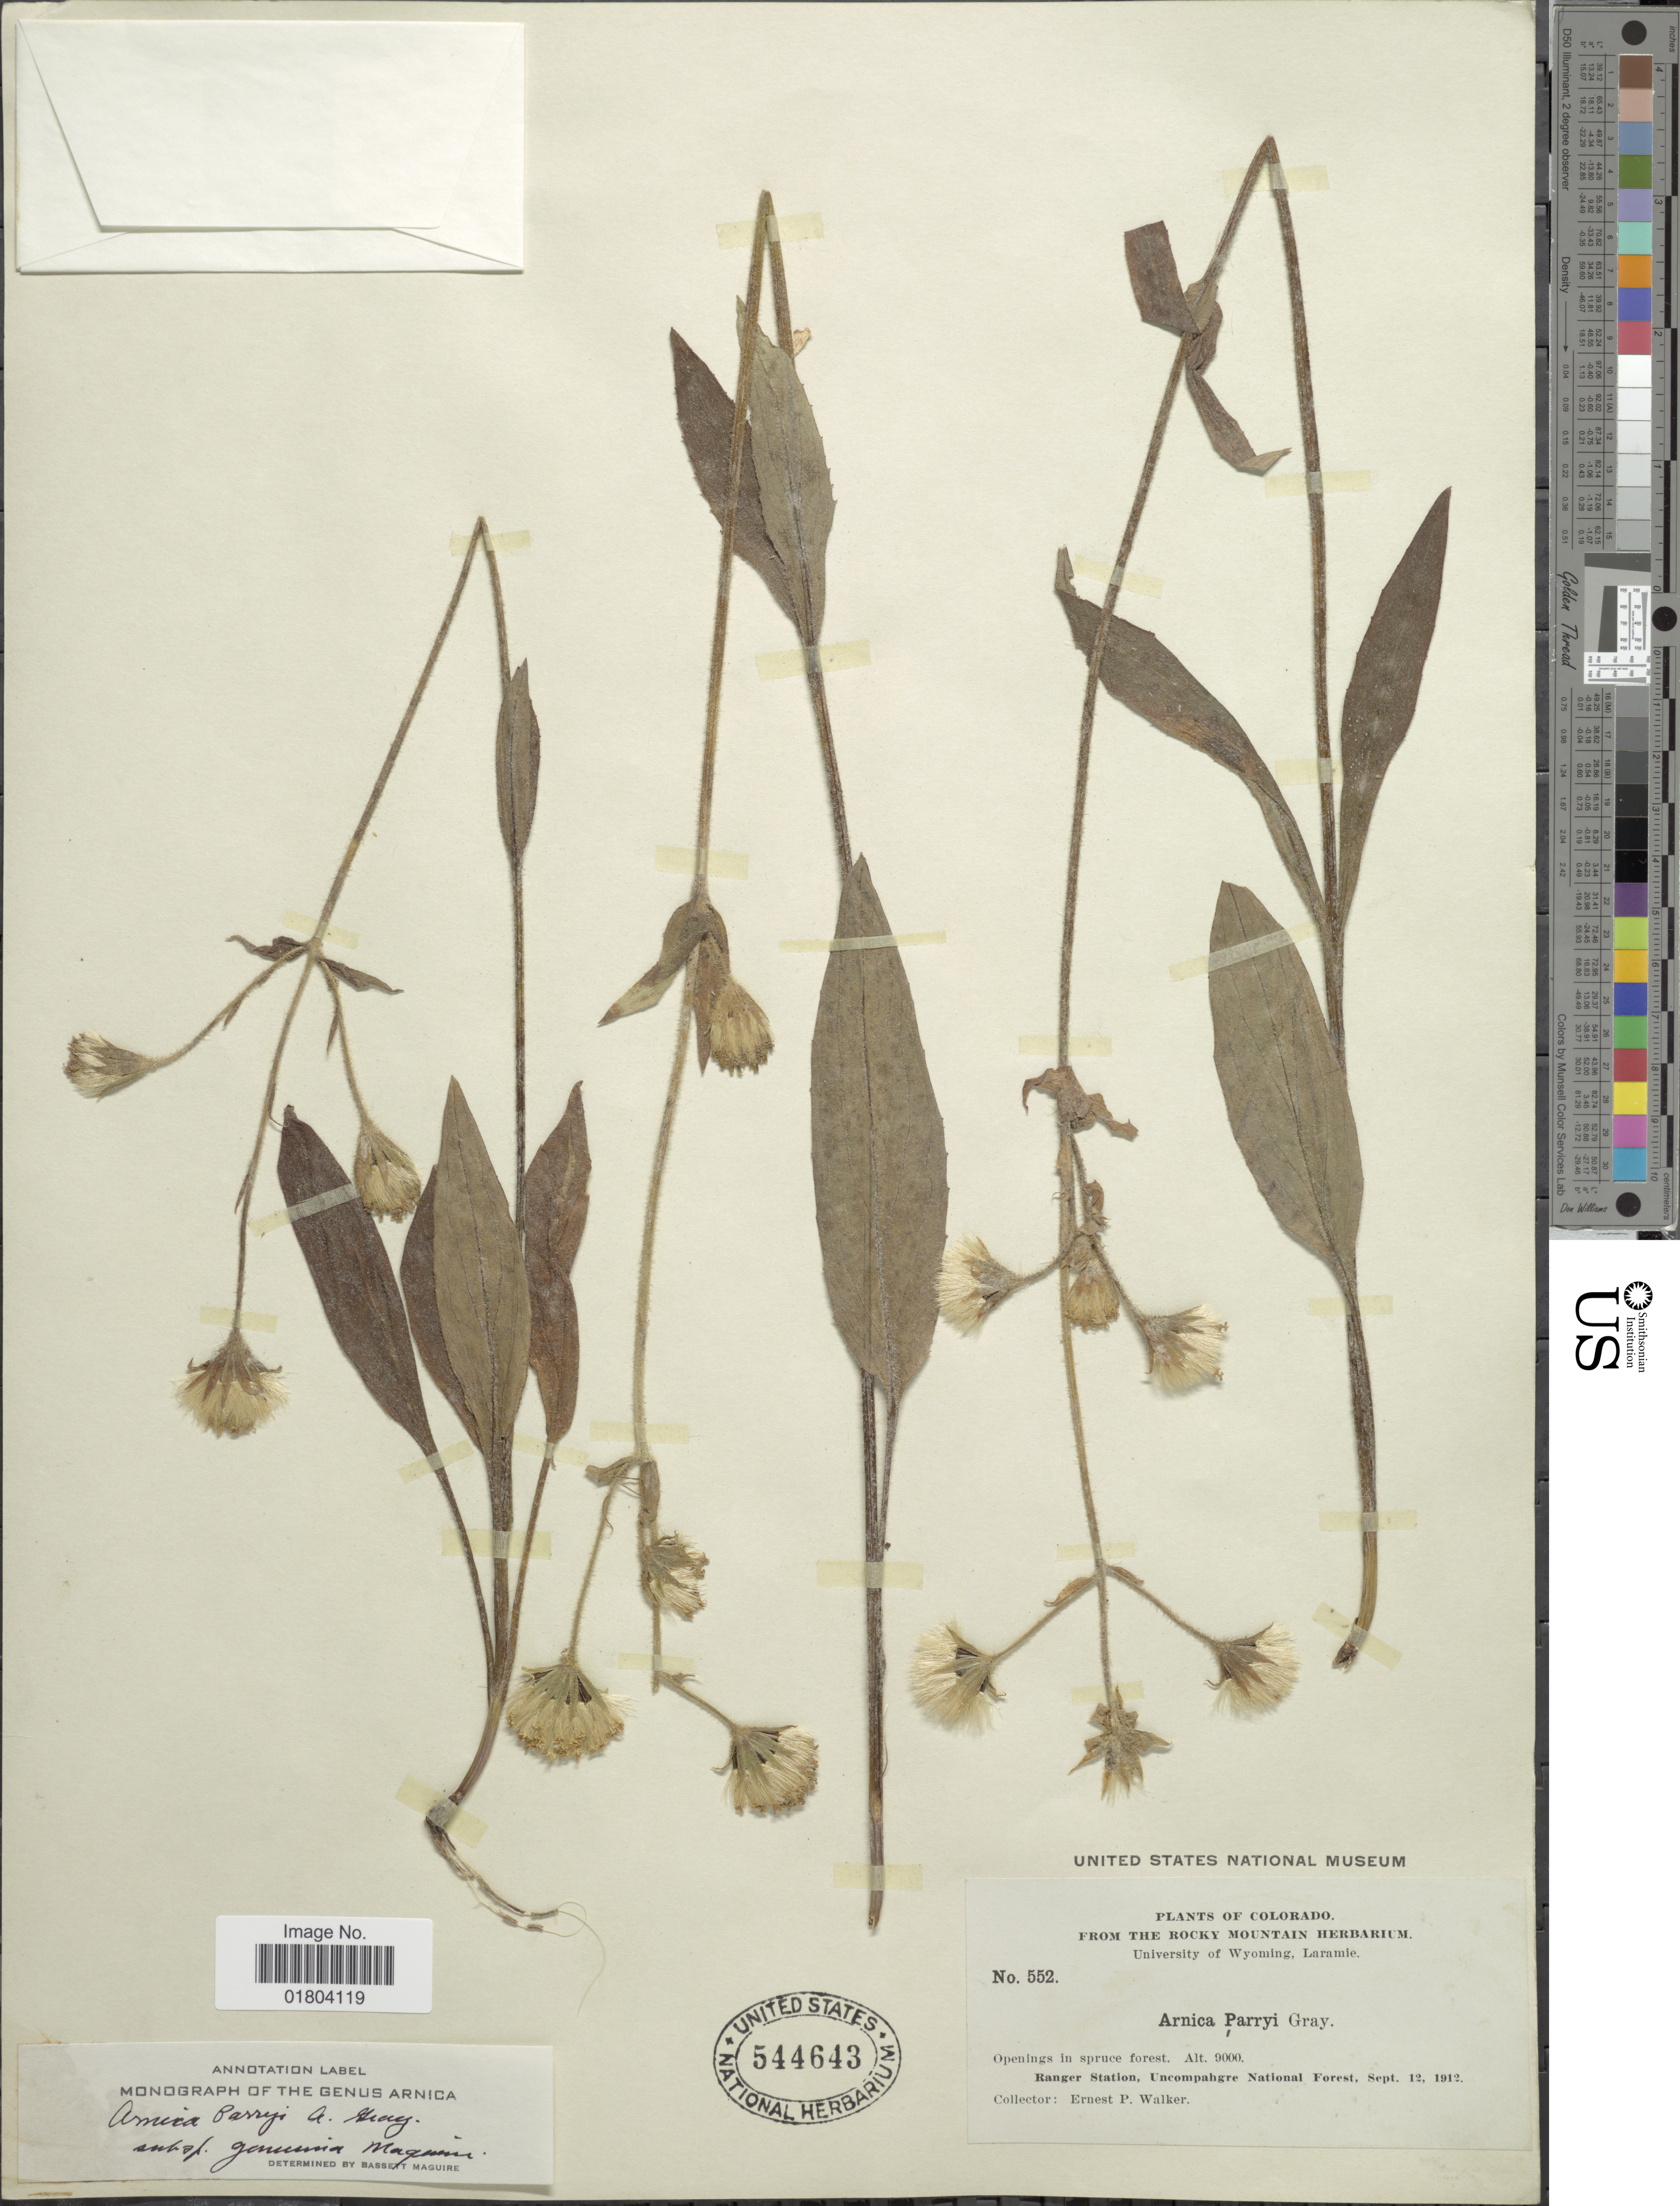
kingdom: Plantae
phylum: Tracheophyta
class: Magnoliopsida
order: Asterales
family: Asteraceae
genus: Arnica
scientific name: Arnica parryi subsp. genuina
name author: Maguire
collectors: E. P. Walker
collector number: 552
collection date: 1912-09-12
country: United States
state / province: Colorado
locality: Openings in spruce forest, Ranger Station, Uncompahgre National Forest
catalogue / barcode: US 544643